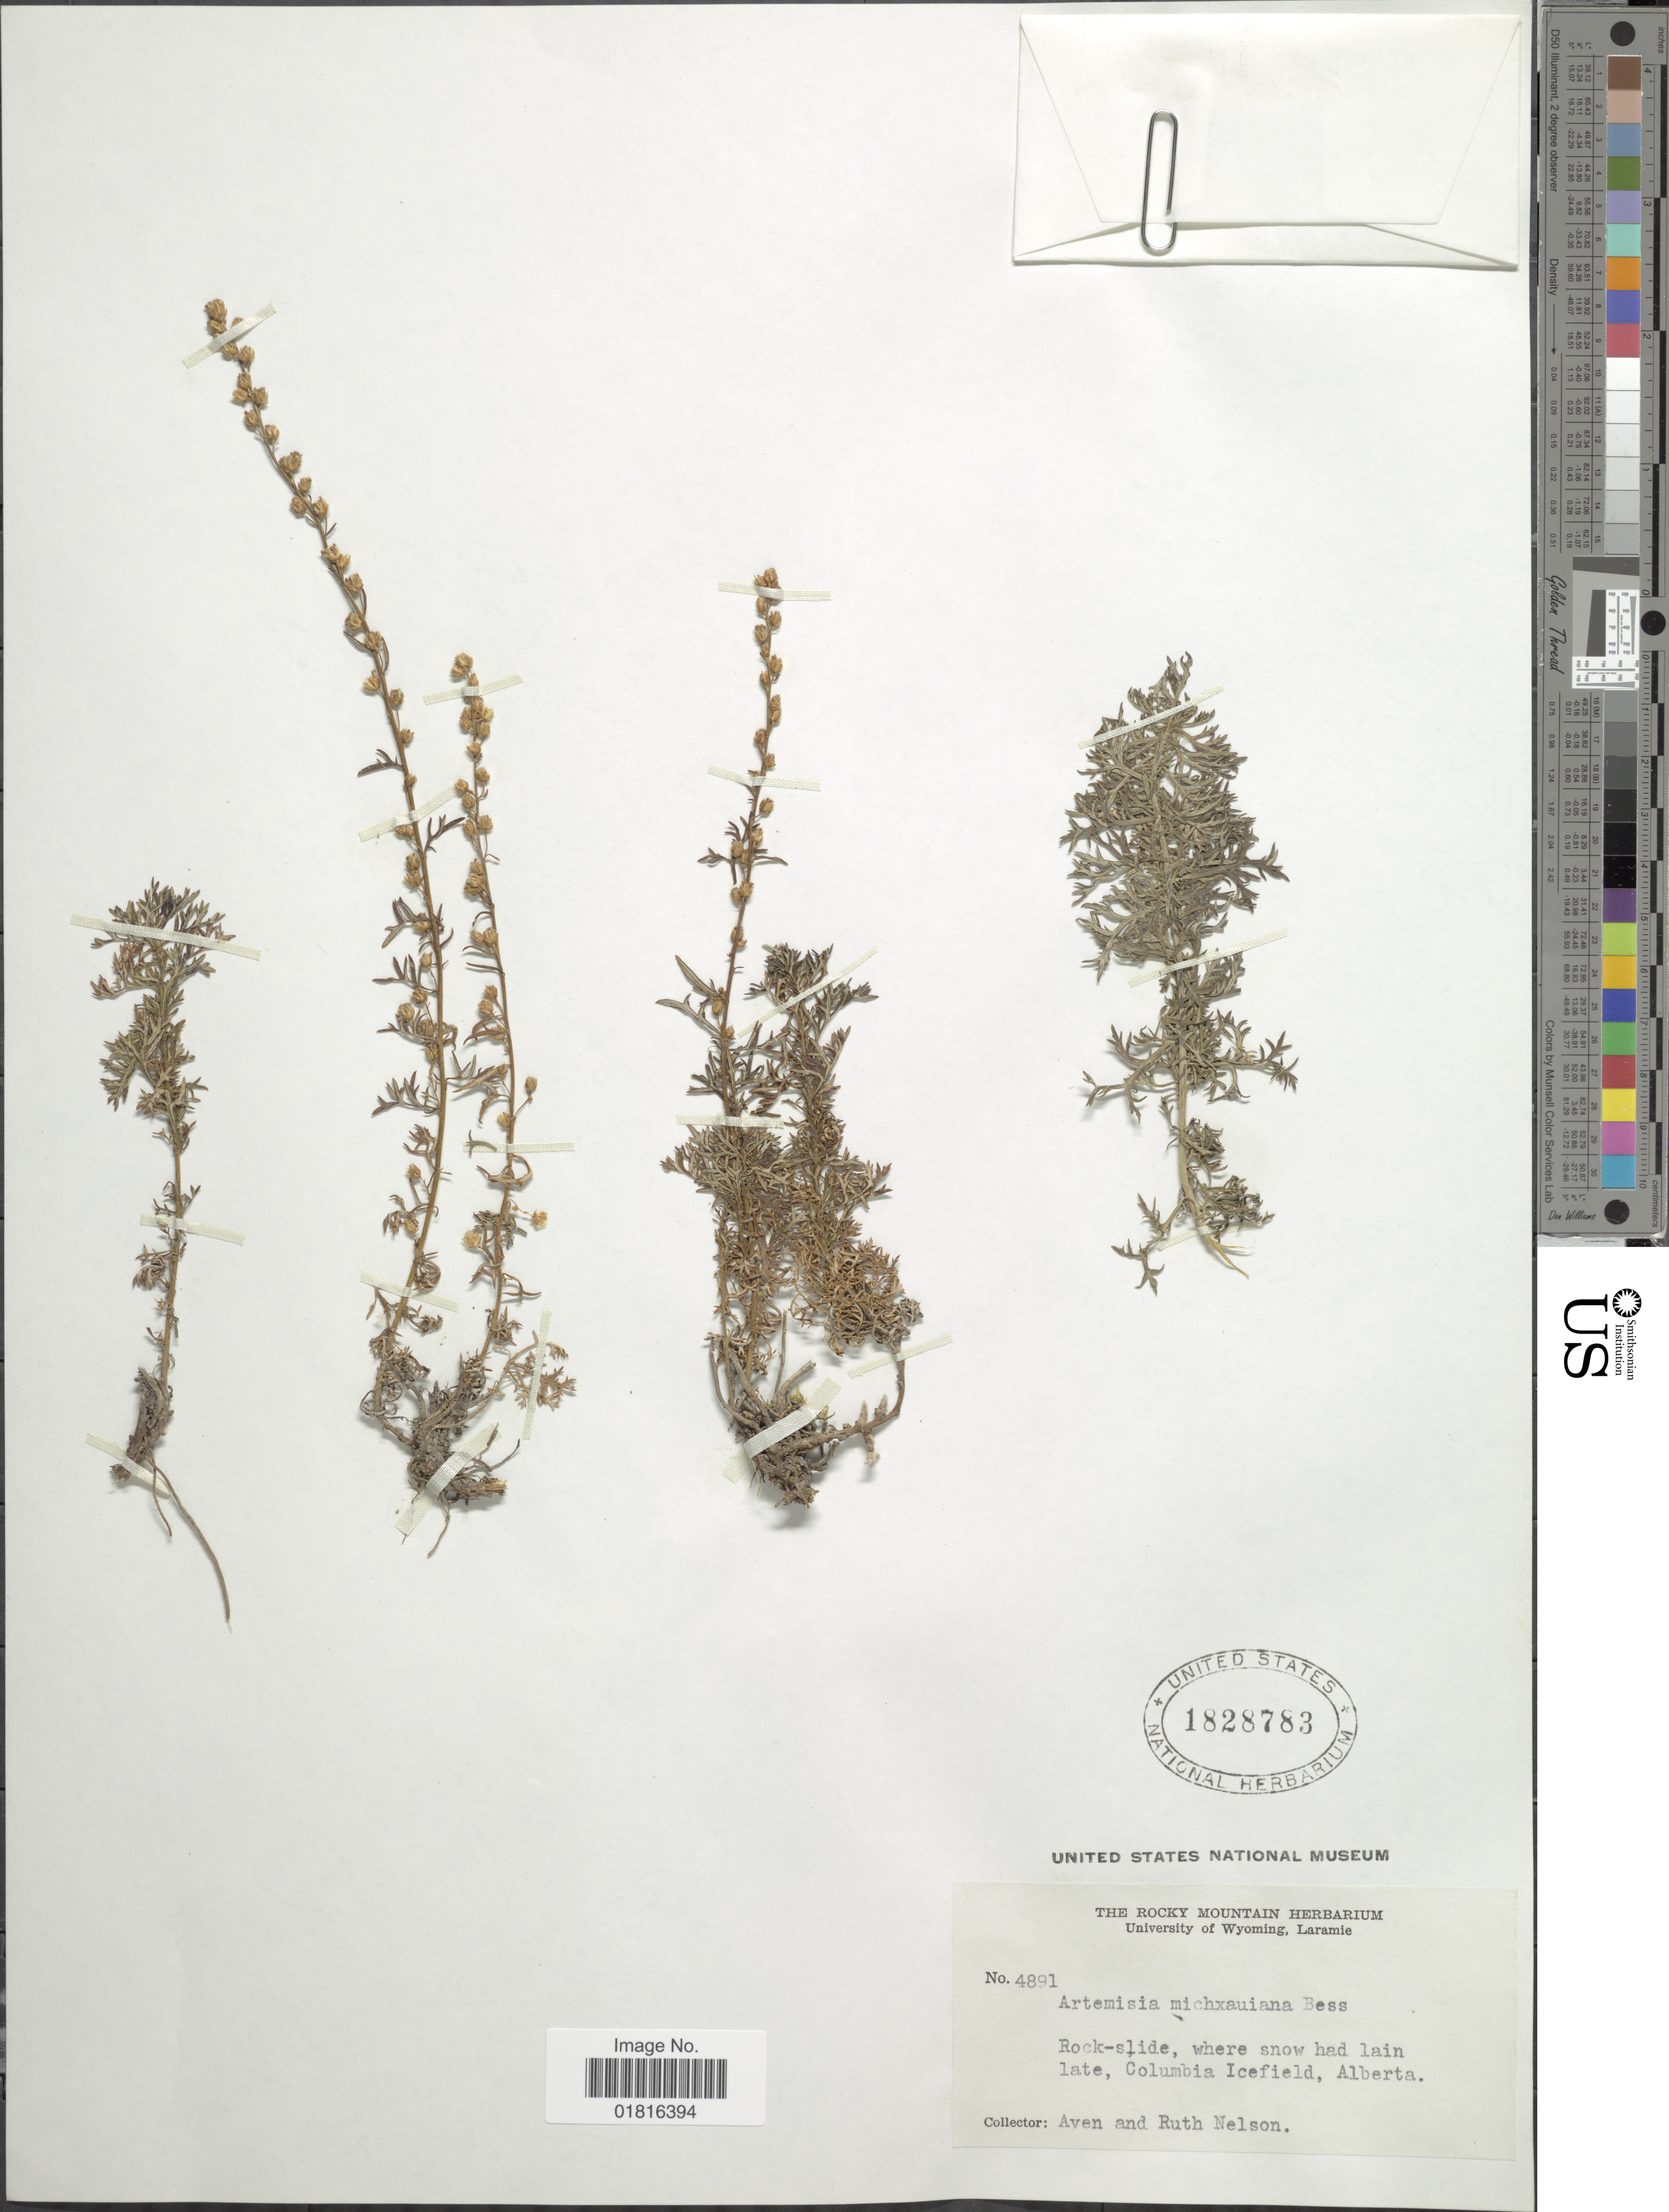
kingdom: Plantae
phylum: Tracheophyta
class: Magnoliopsida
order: Asterales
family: Asteraceae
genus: Artemisia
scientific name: Artemisia michauxiana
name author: Besser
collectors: A. Nelson & R. A. Nelson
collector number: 4891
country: Canada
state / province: Alberta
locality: Rock-slide, where snow had lain late, Columbia Icefield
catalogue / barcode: US 1828783